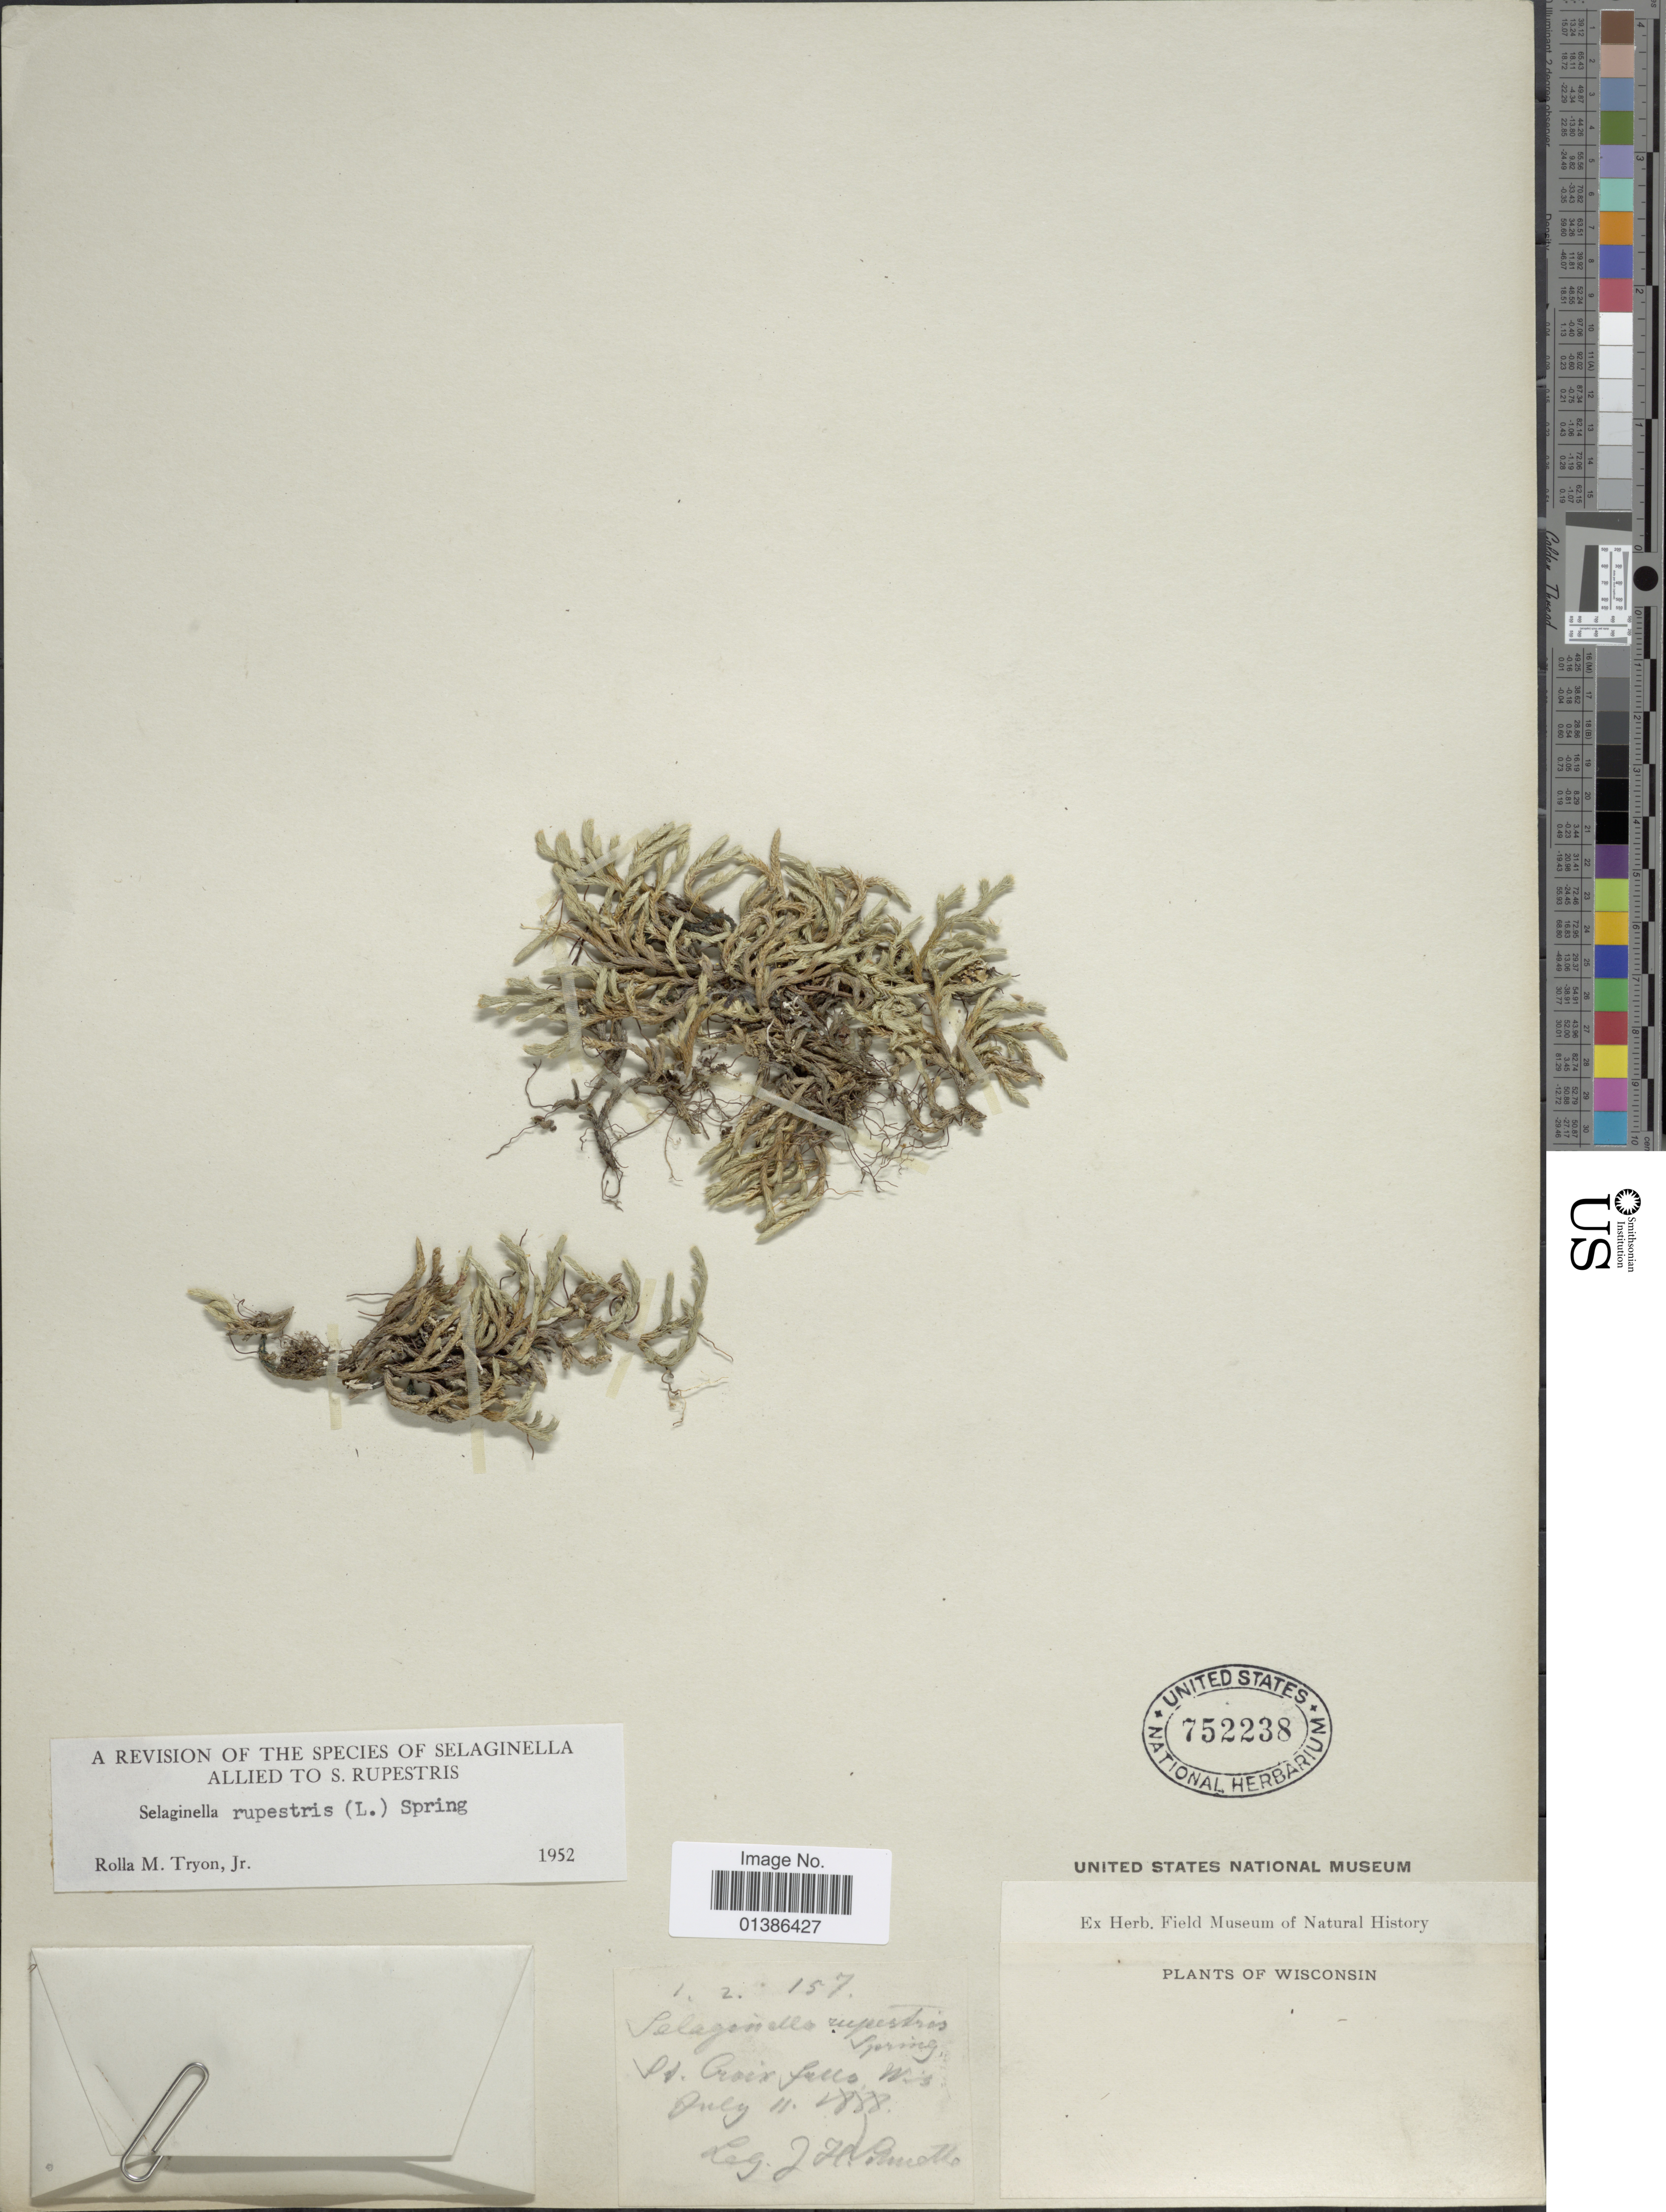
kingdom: Plantae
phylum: Tracheophyta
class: Lycopodiopsida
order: Selaginellales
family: Selaginellaceae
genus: Selaginella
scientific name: Selaginella rupestris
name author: (L.) Spring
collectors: J. H. Schuette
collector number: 157 ?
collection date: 1888-07-11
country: United States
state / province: Wisconsin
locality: St. Croix Falls.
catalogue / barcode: US 752238